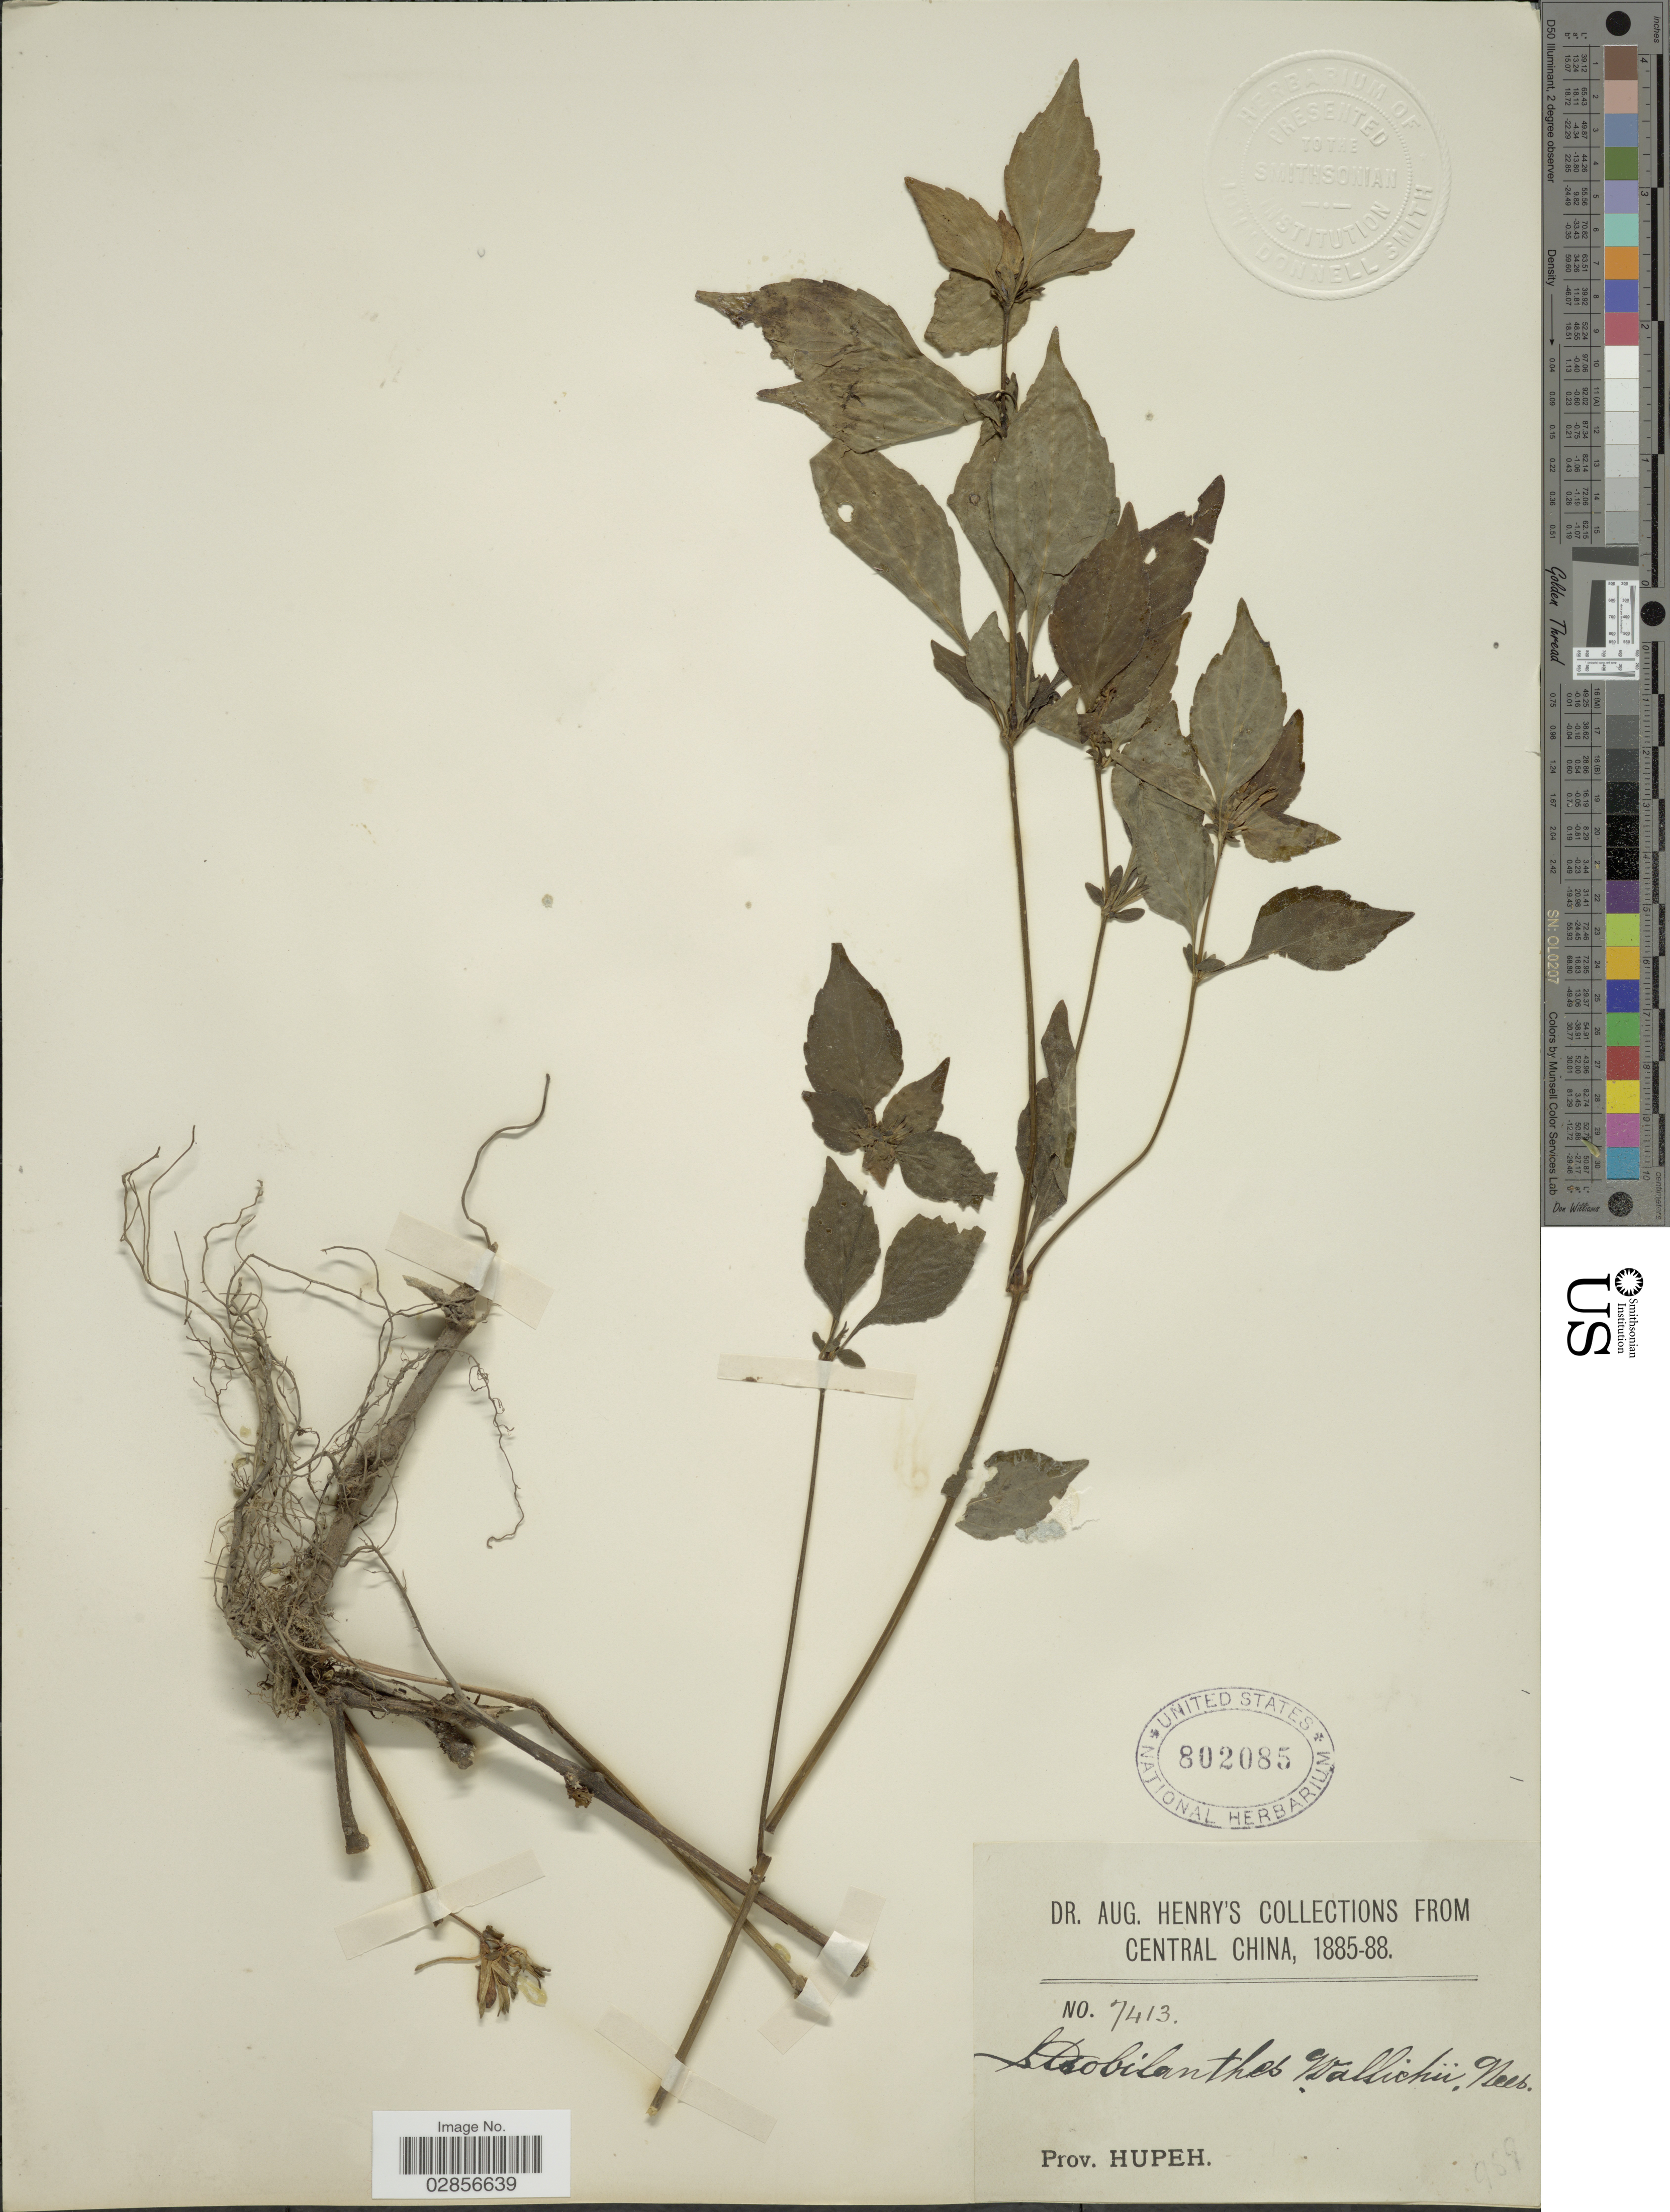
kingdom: Plantae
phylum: Tracheophyta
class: Magnoliopsida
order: Lamiales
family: Acanthaceae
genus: Strobilanthes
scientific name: Strobilanthes wallichii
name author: Nees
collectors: A. Henry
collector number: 7413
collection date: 1885/1888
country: China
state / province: Hubei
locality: Central China, Prov. Hupeh.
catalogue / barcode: US 802085